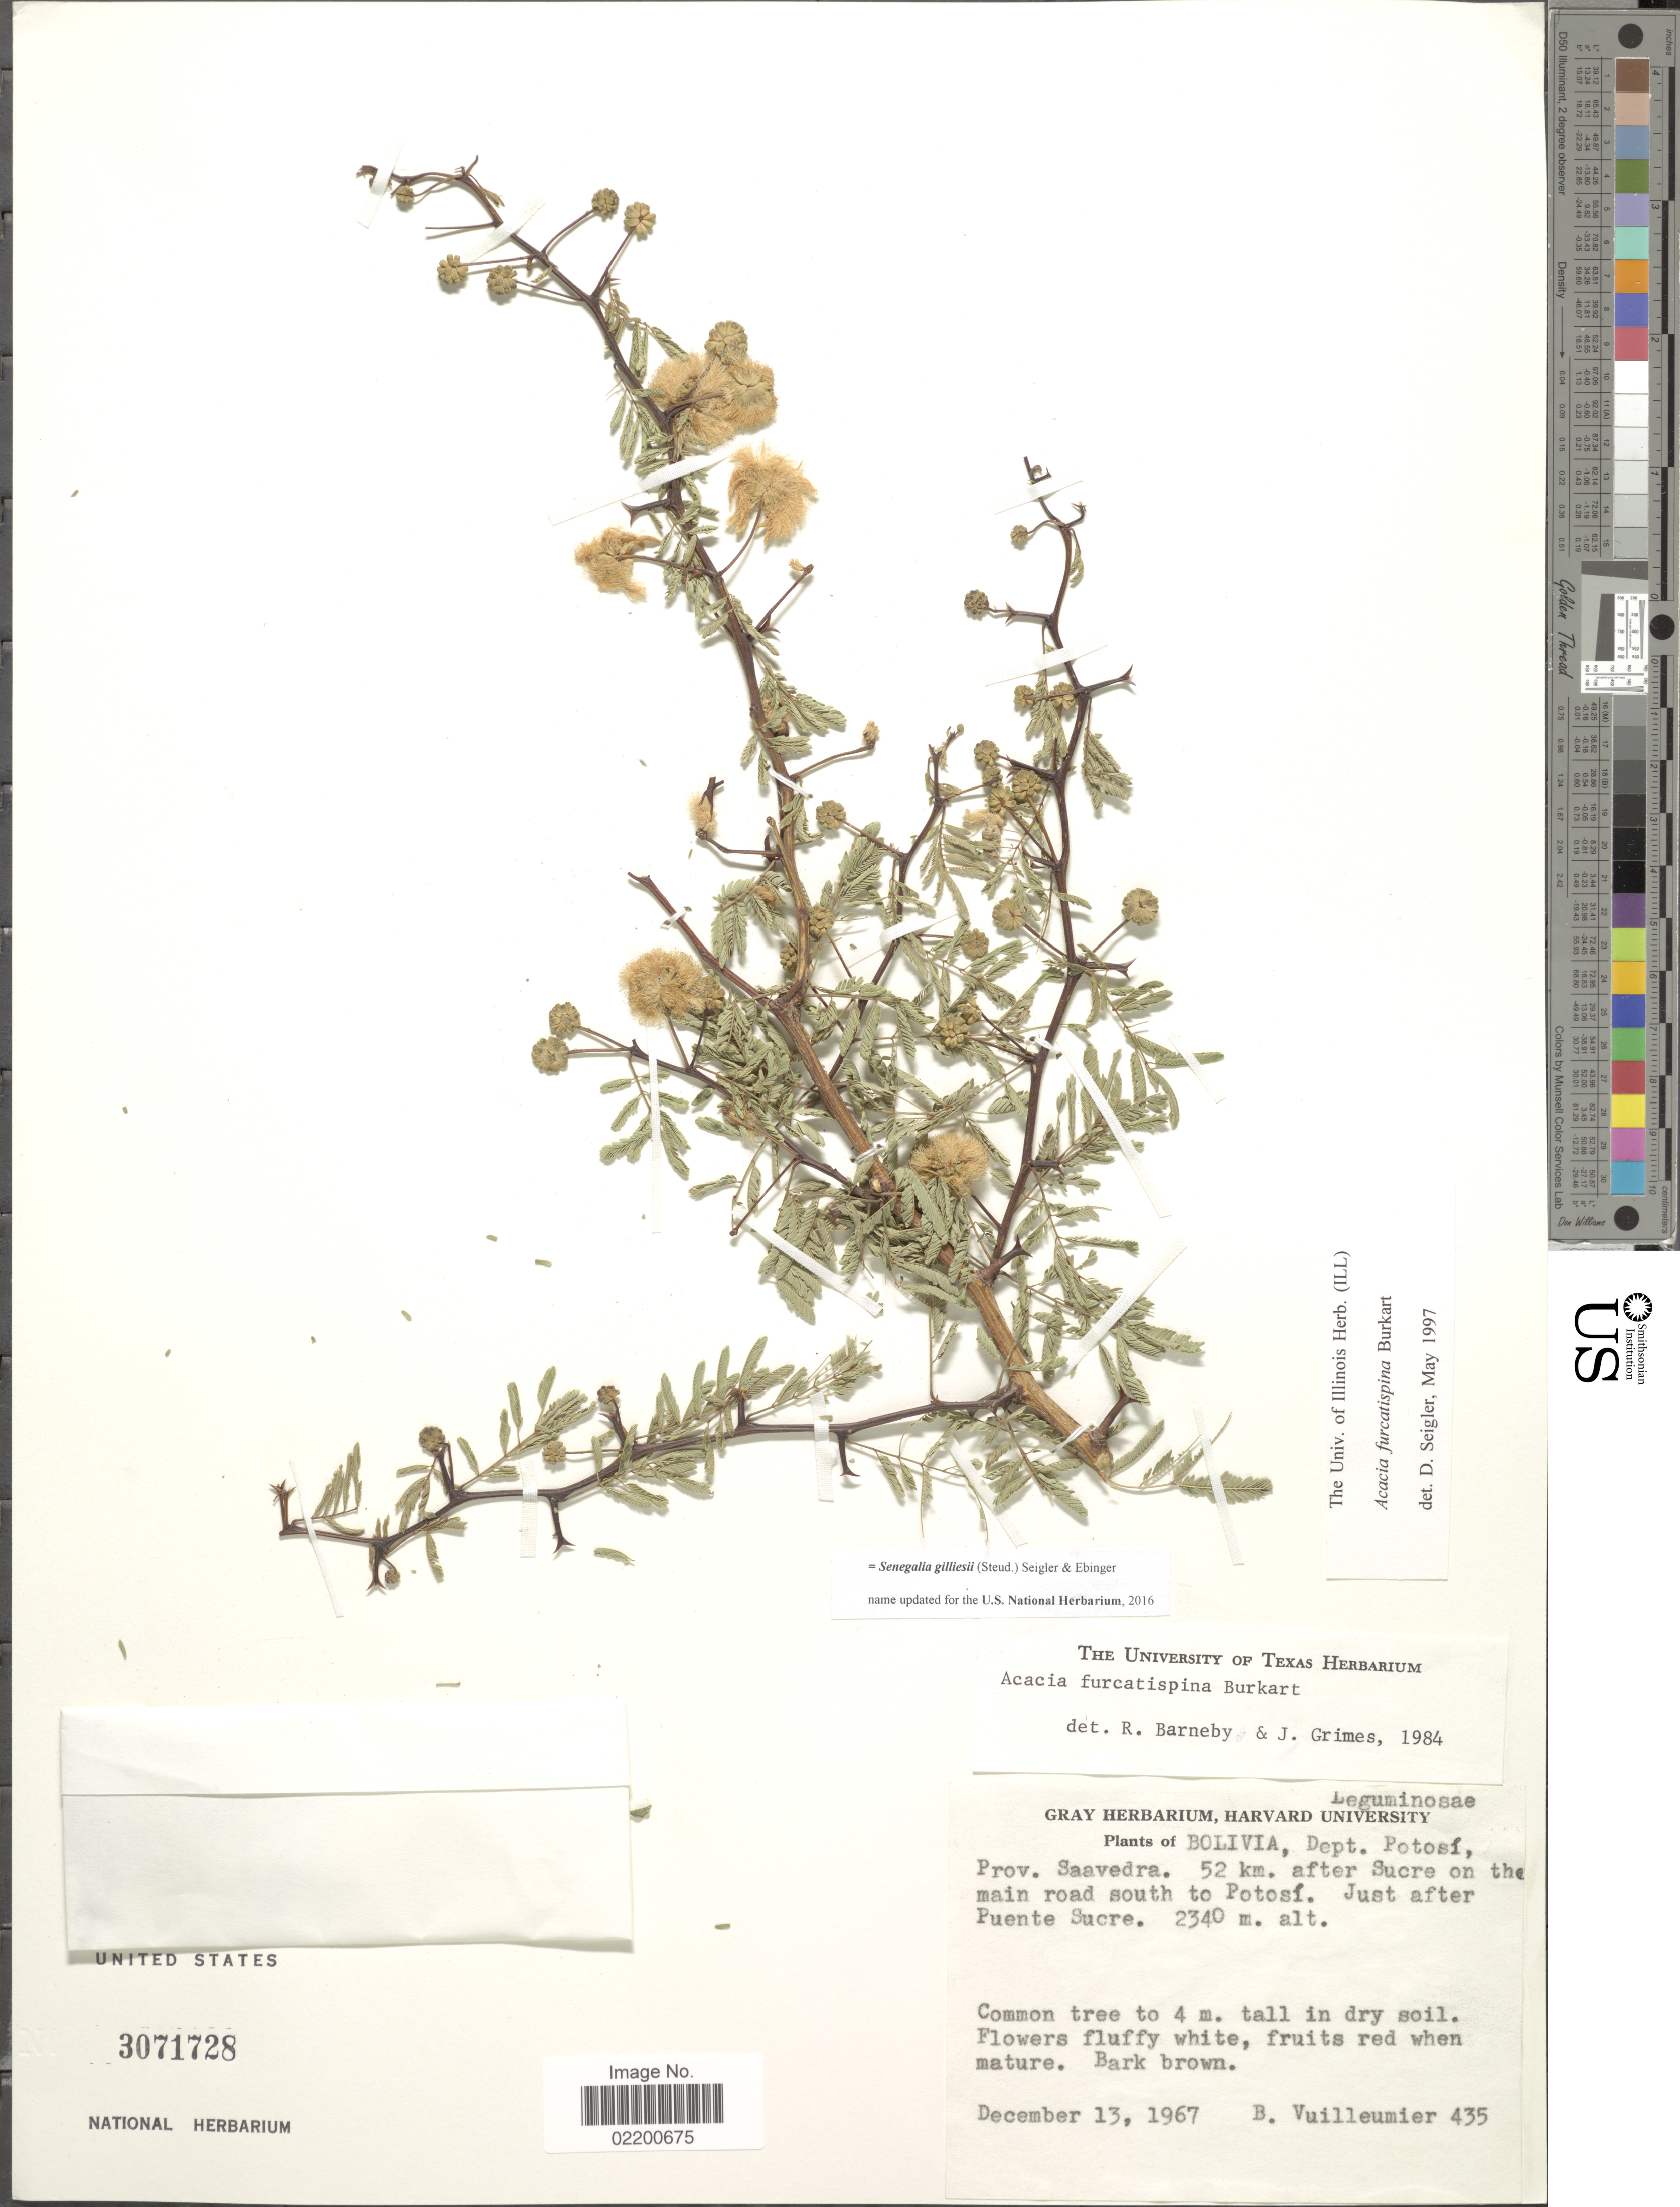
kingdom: Plantae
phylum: Tracheophyta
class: Magnoliopsida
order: Fabales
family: Fabaceae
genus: Senegalia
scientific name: Senegalia gilliesii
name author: (Steud.) Seigler & Ebinger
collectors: B. Vuilleumier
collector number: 435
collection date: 1967-12-13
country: Bolivia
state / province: Potosi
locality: Dept. Potosi, Prov. Saavedra, 52 km, after Sucre on the main road south to Potosi, Just after Puente Sucre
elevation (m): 2340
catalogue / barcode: US 3071728